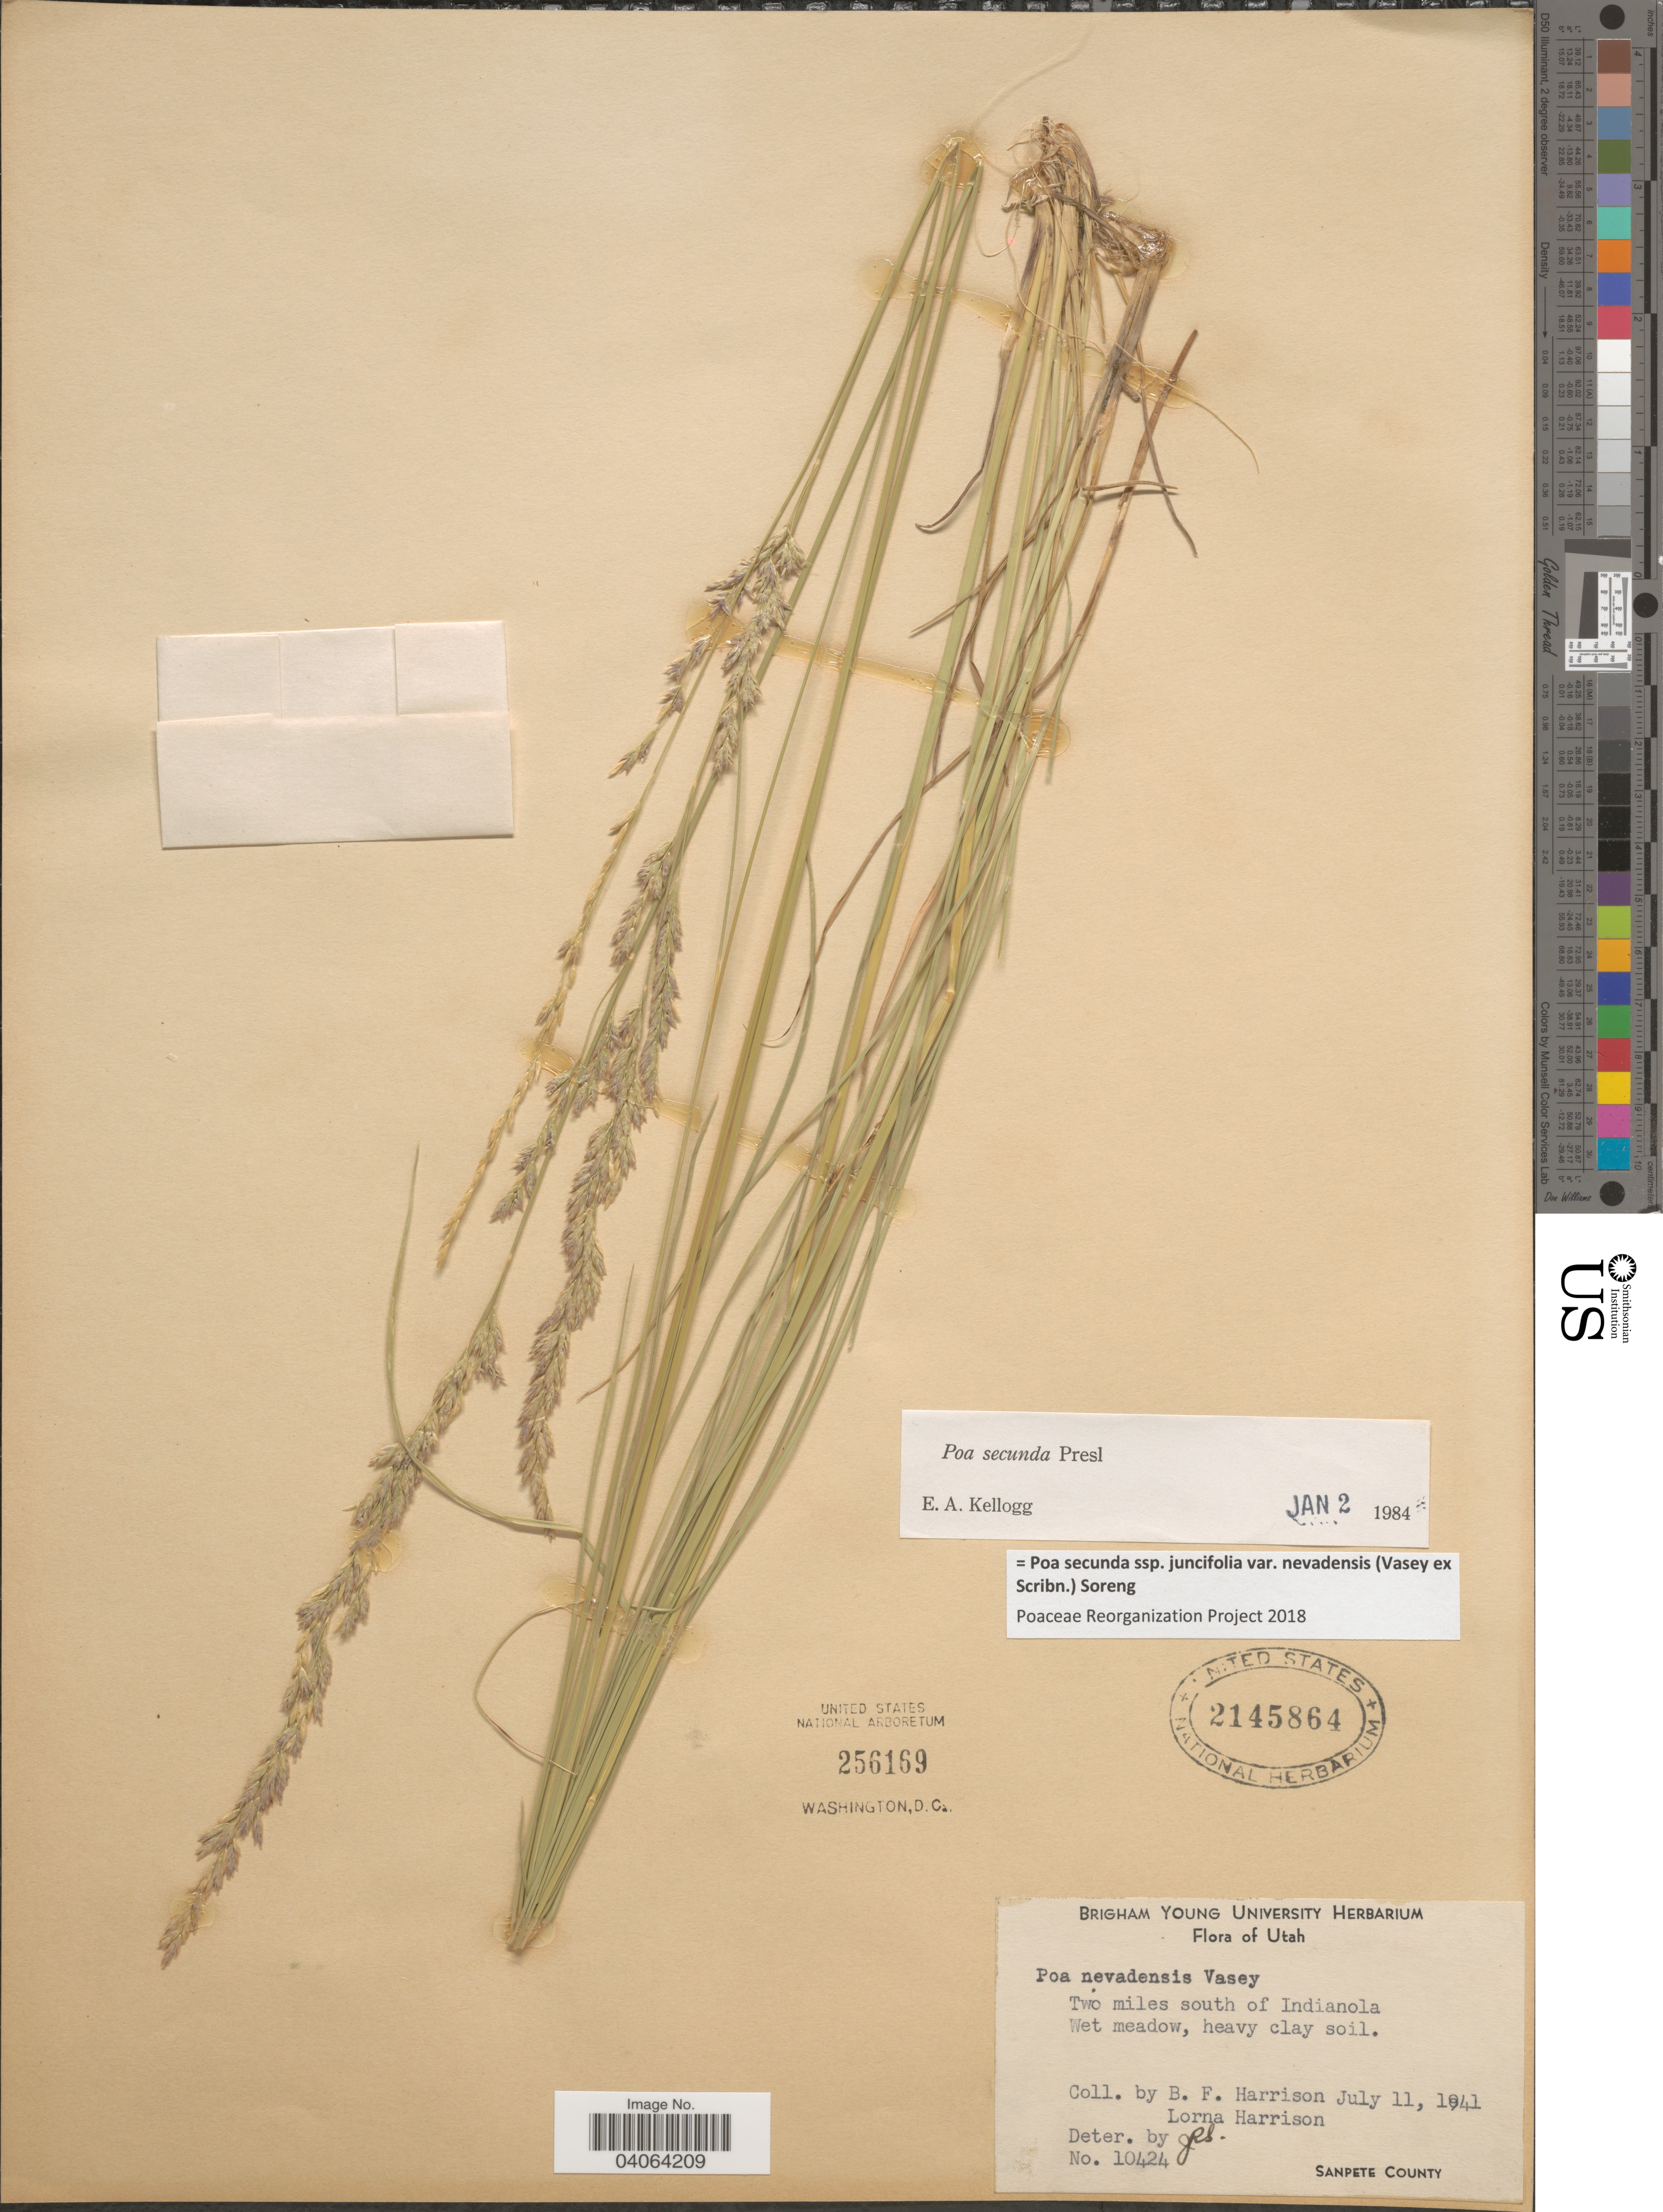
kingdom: Plantae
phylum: Tracheophyta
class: Liliopsida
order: Poales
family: Poaceae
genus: Poa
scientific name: Poa secunda subsp. juncifolia var. nevadensis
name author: (Vasey ex Scribn.) Soreng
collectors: B. F. Harrison & L. Harrison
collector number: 10424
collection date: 1941-07-11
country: United States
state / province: Utah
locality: Two miles south of Indianola. Sanpete County.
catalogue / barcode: US 2145864